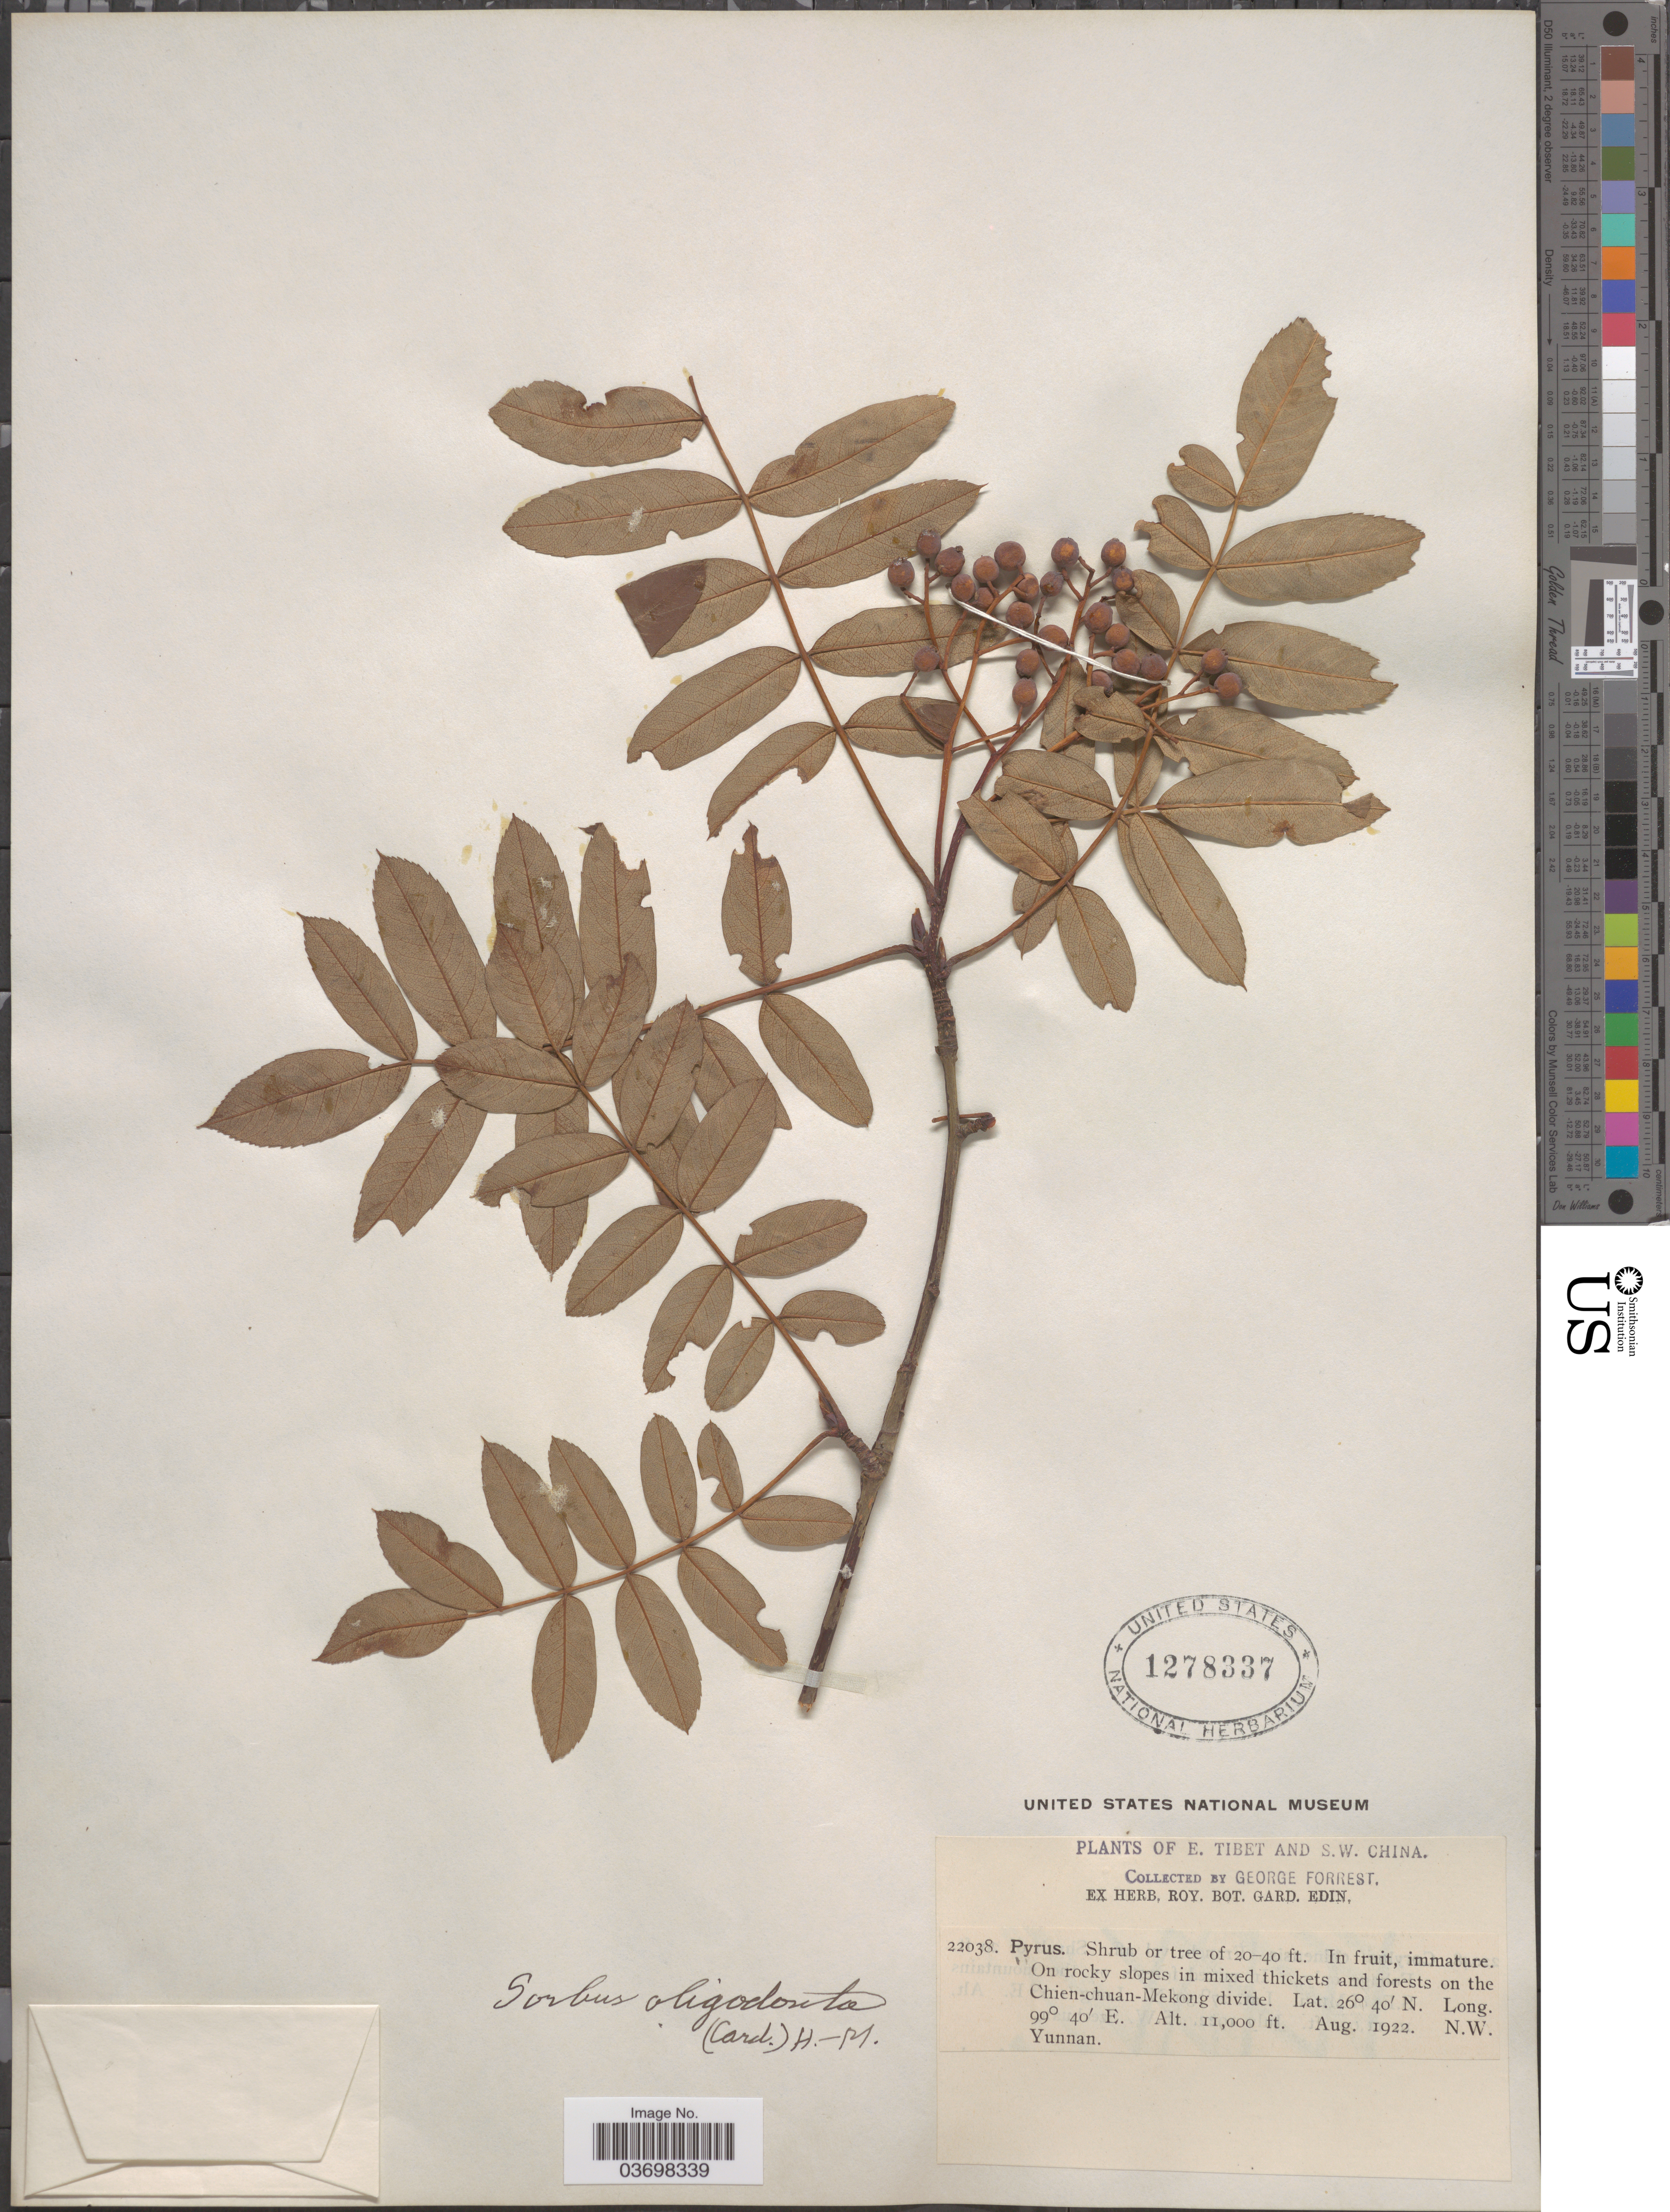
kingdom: Plantae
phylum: Tracheophyta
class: Magnoliopsida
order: Rosales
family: Rosaceae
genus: Sorbus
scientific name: Sorbus oligodonta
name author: (Cardot) Hand.-Mazz.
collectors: G. Forrest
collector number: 22038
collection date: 1922-08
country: China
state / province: Yunnan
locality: S.W. China. On the Chien-chuan-Mekong divide. N.W.Yunnan.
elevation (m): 3353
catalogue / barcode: US 1278337